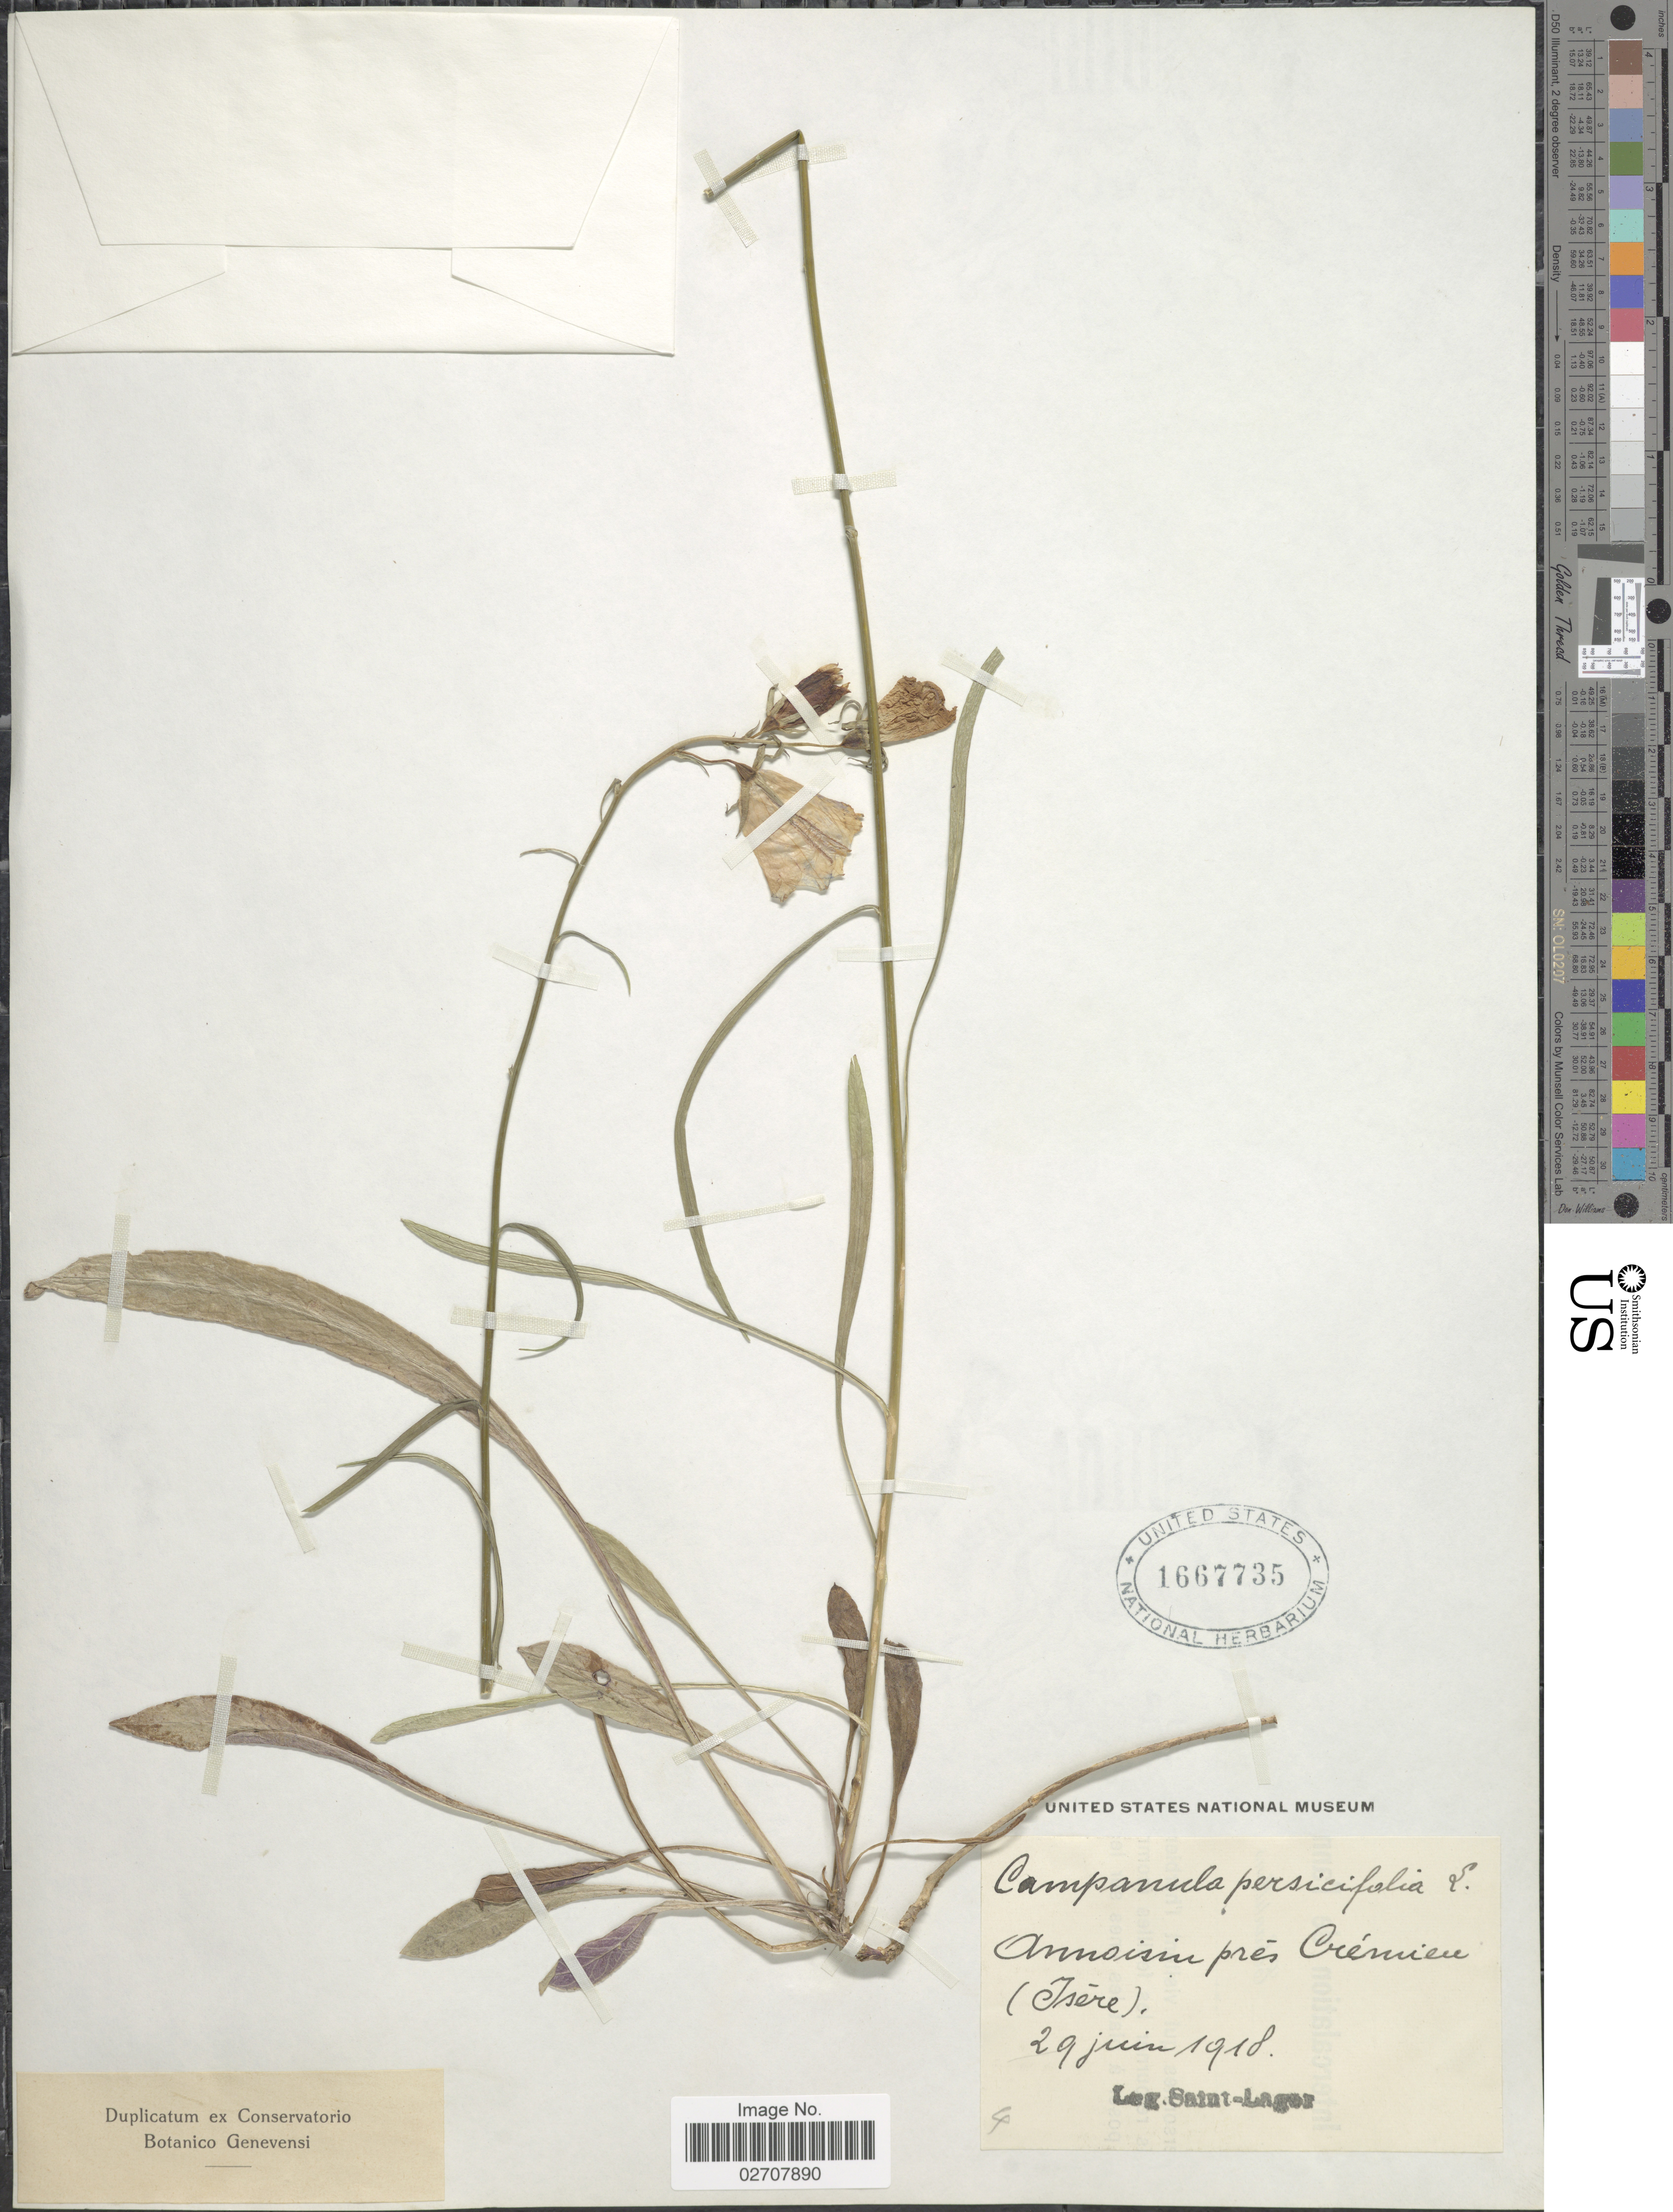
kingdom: Plantae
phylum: Tracheophyta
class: Magnoliopsida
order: Asterales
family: Campanulaceae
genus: Campanula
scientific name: Campanula persicifolia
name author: L.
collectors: Saint-Lager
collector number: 4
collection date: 1918-06-29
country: France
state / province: Auvergne-Rhône-Alpes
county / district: Isère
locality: Annosin pres Crémieu (Isère)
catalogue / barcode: US 1667735